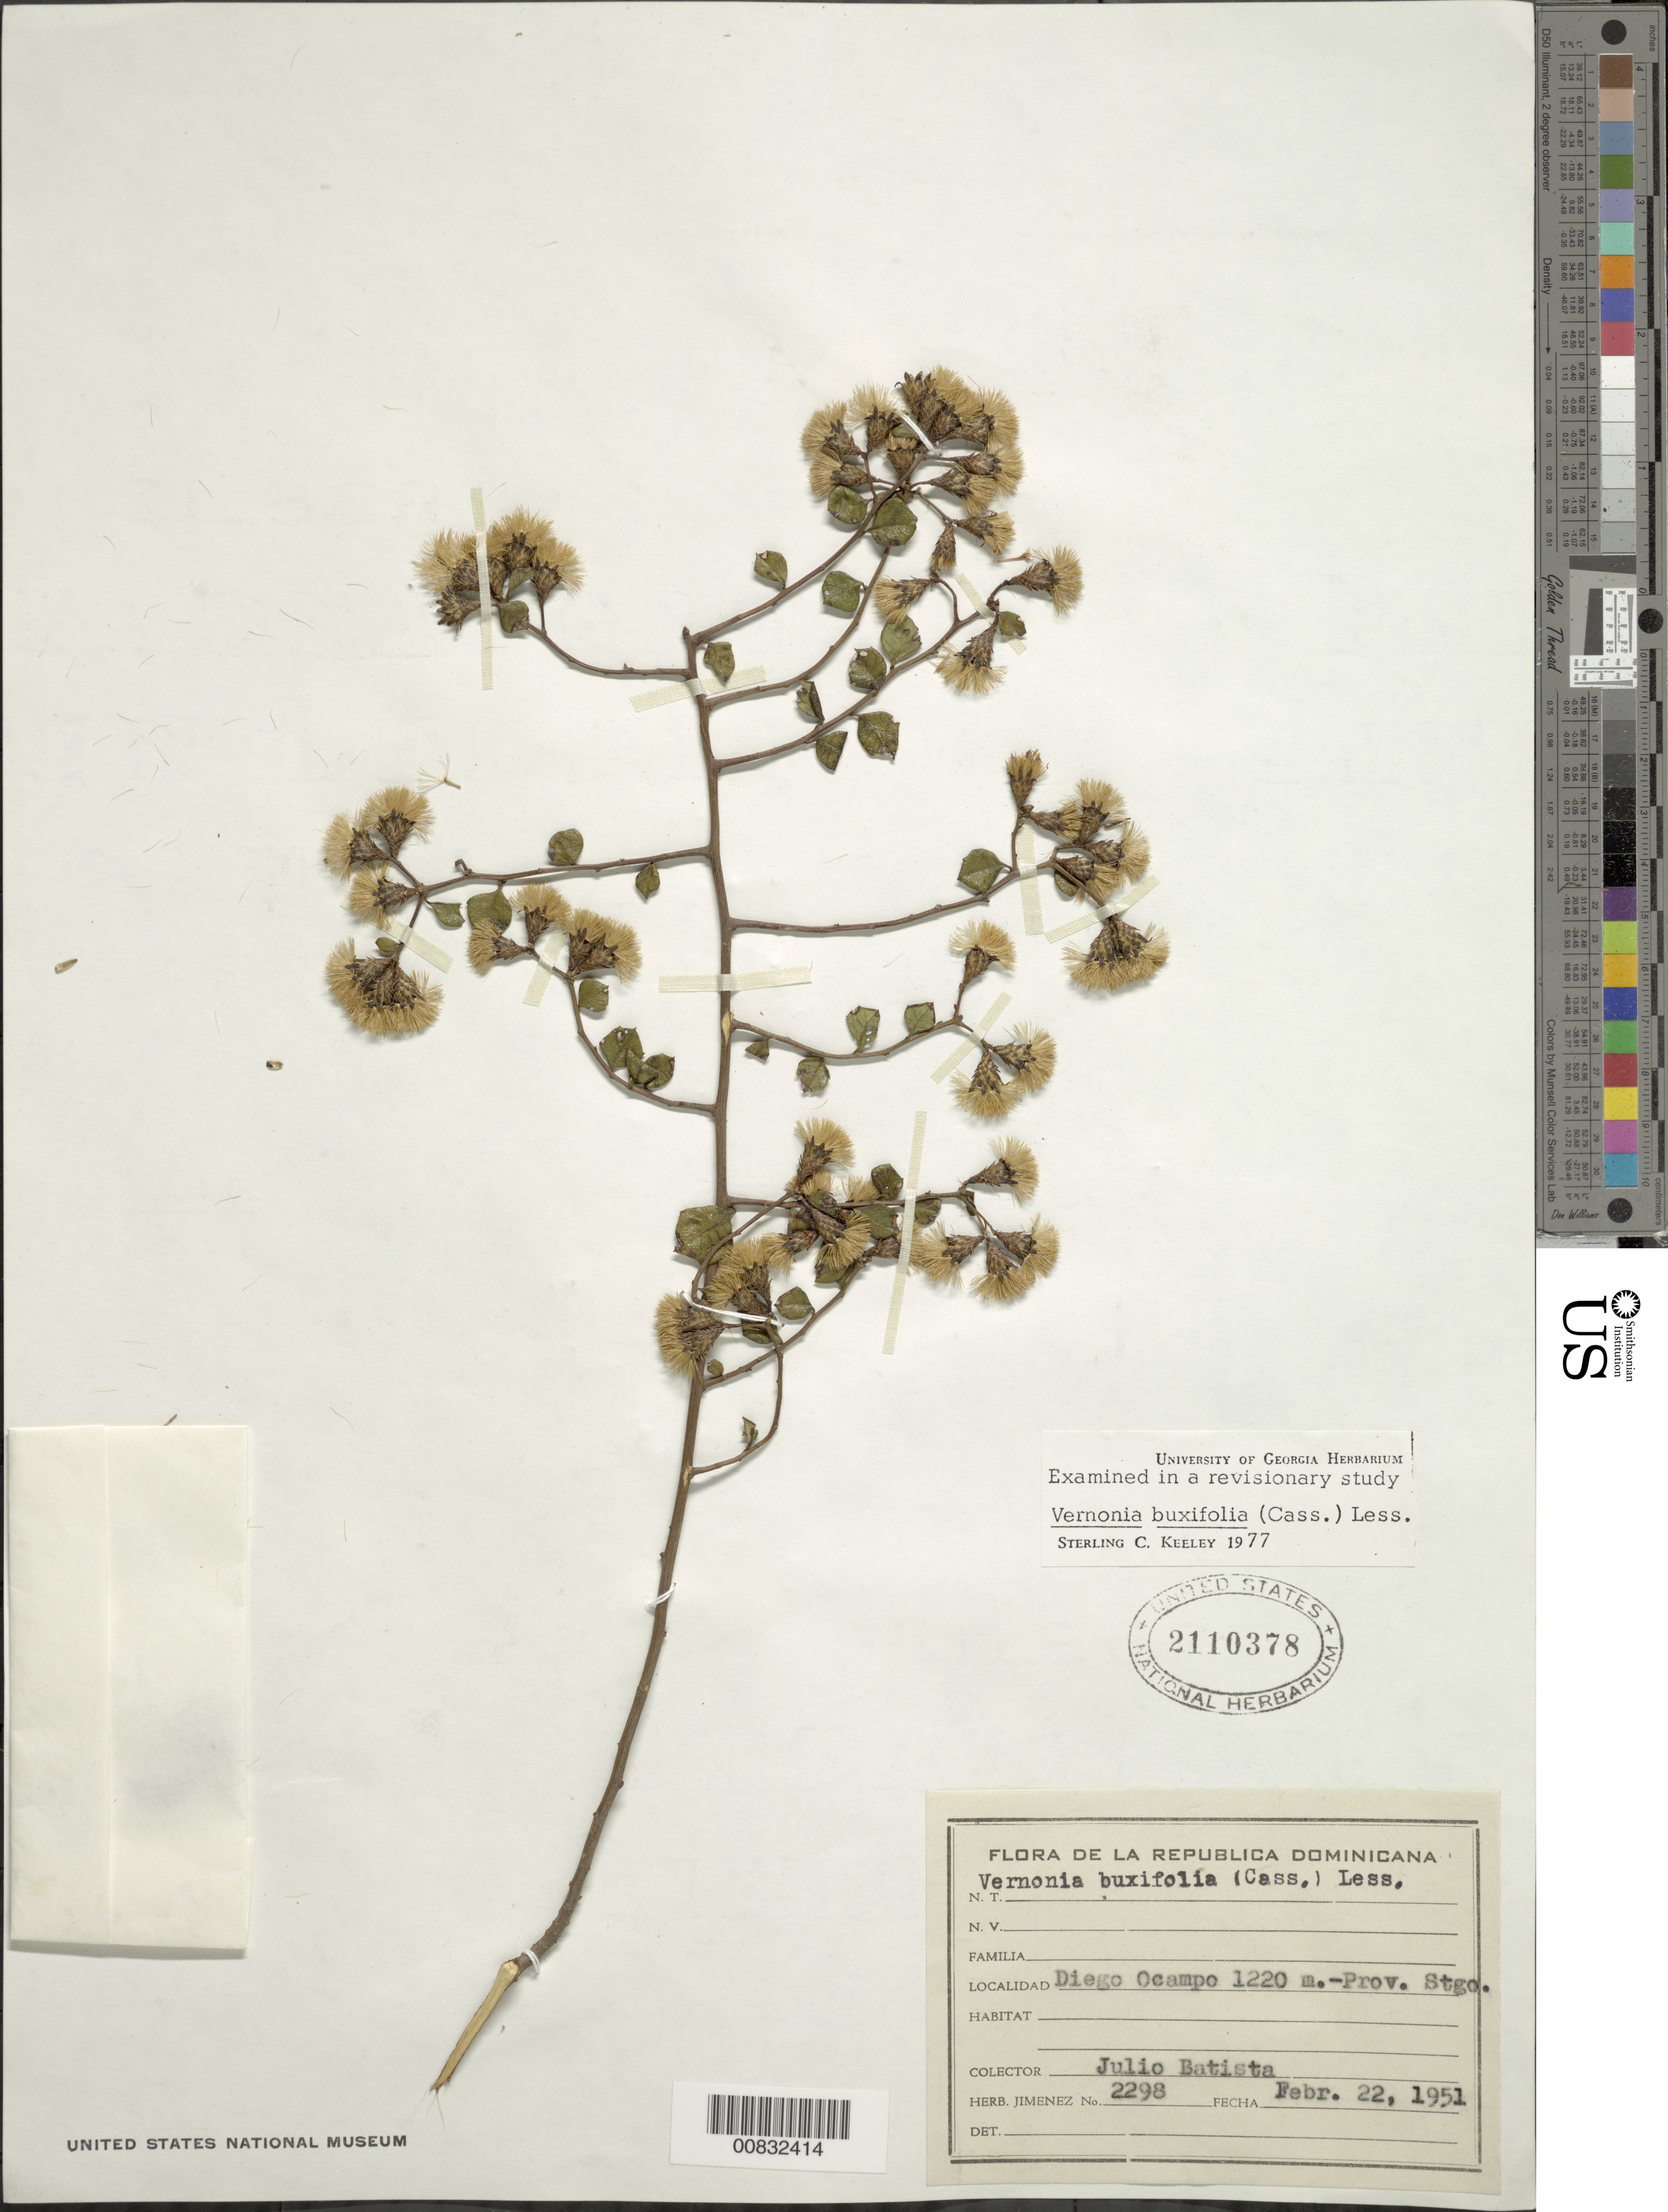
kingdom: Plantae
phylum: Tracheophyta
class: Magnoliopsida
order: Asterales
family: Asteraceae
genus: Vernonanthura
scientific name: Vernonanthura buxifolia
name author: (Less.) H. Rob.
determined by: Keeley, S. C.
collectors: J. Batista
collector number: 2298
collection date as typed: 22 Feb 1951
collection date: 1951-02-22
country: Dominican Republic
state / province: Santiago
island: Hispaniola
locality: Diego Campo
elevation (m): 1220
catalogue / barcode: US 2110378